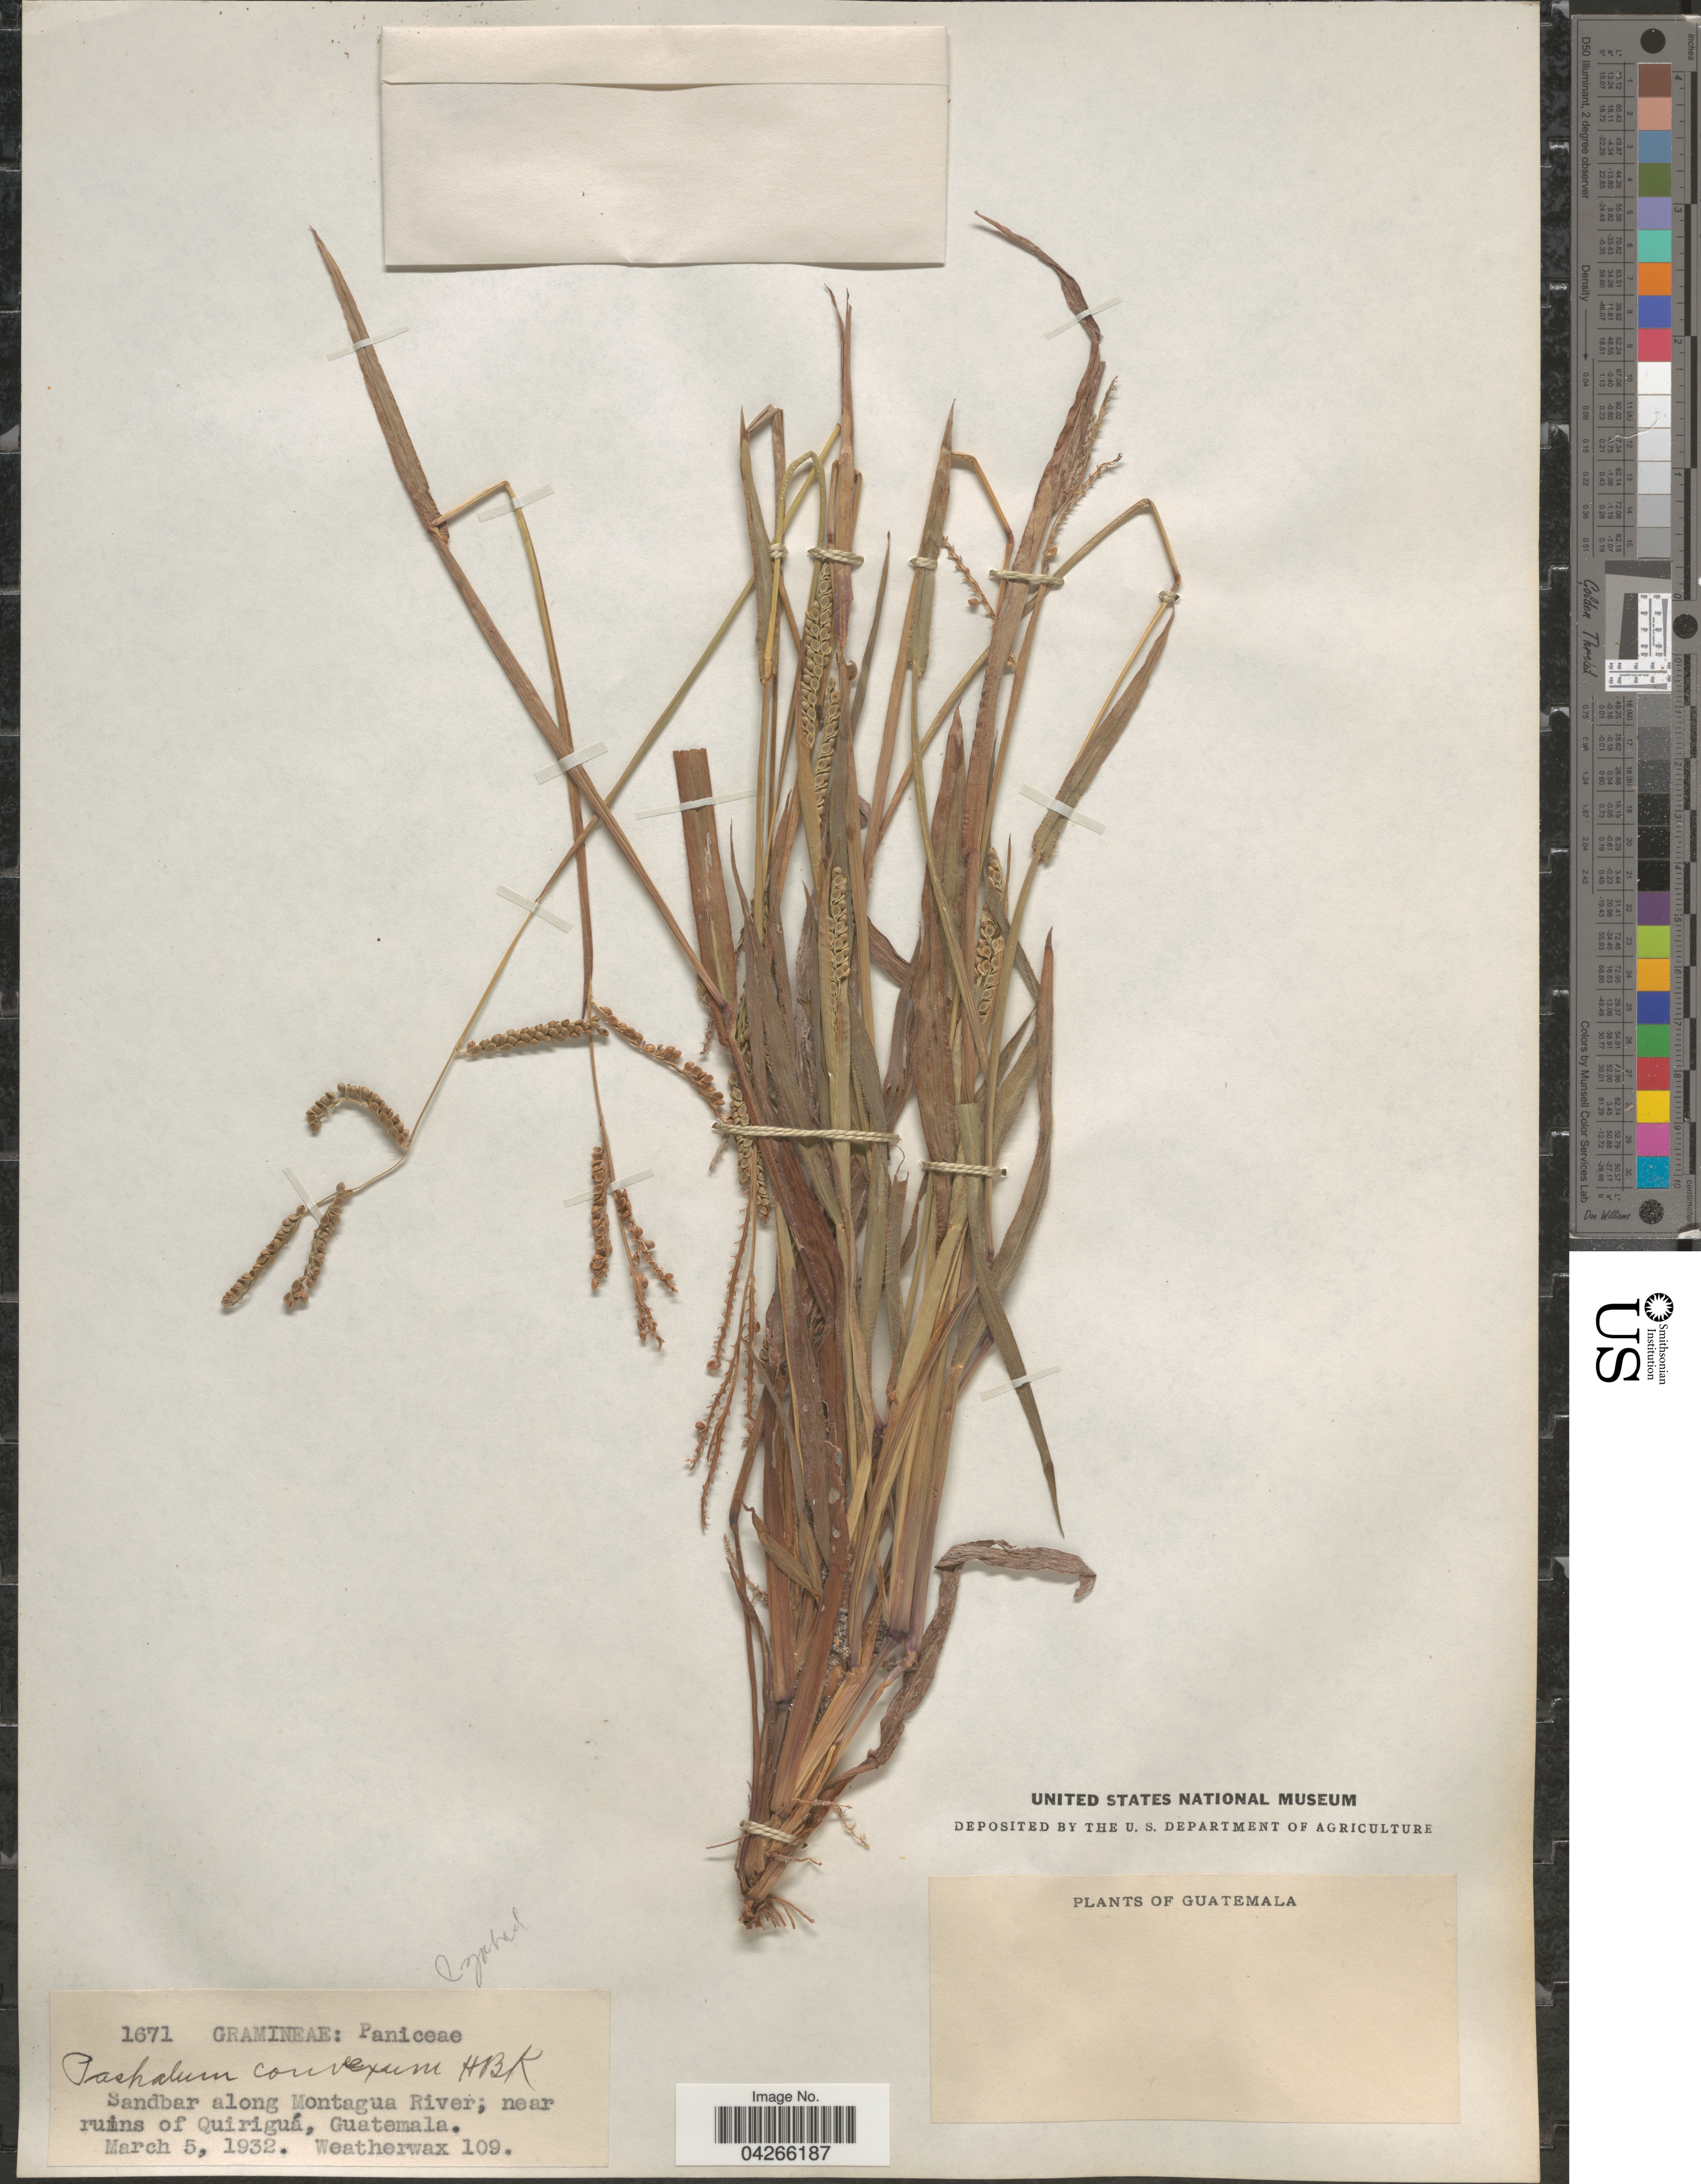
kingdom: Plantae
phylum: Tracheophyta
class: Liliopsida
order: Poales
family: Poaceae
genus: Paspalum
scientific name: Paspalum convexum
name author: Humb. & Bonpl. ex Flüggé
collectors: -. Weatherwax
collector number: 109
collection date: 1932-03-05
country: Guatemala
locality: Sandbar along Montagua River; near ruins of Quiriguá.